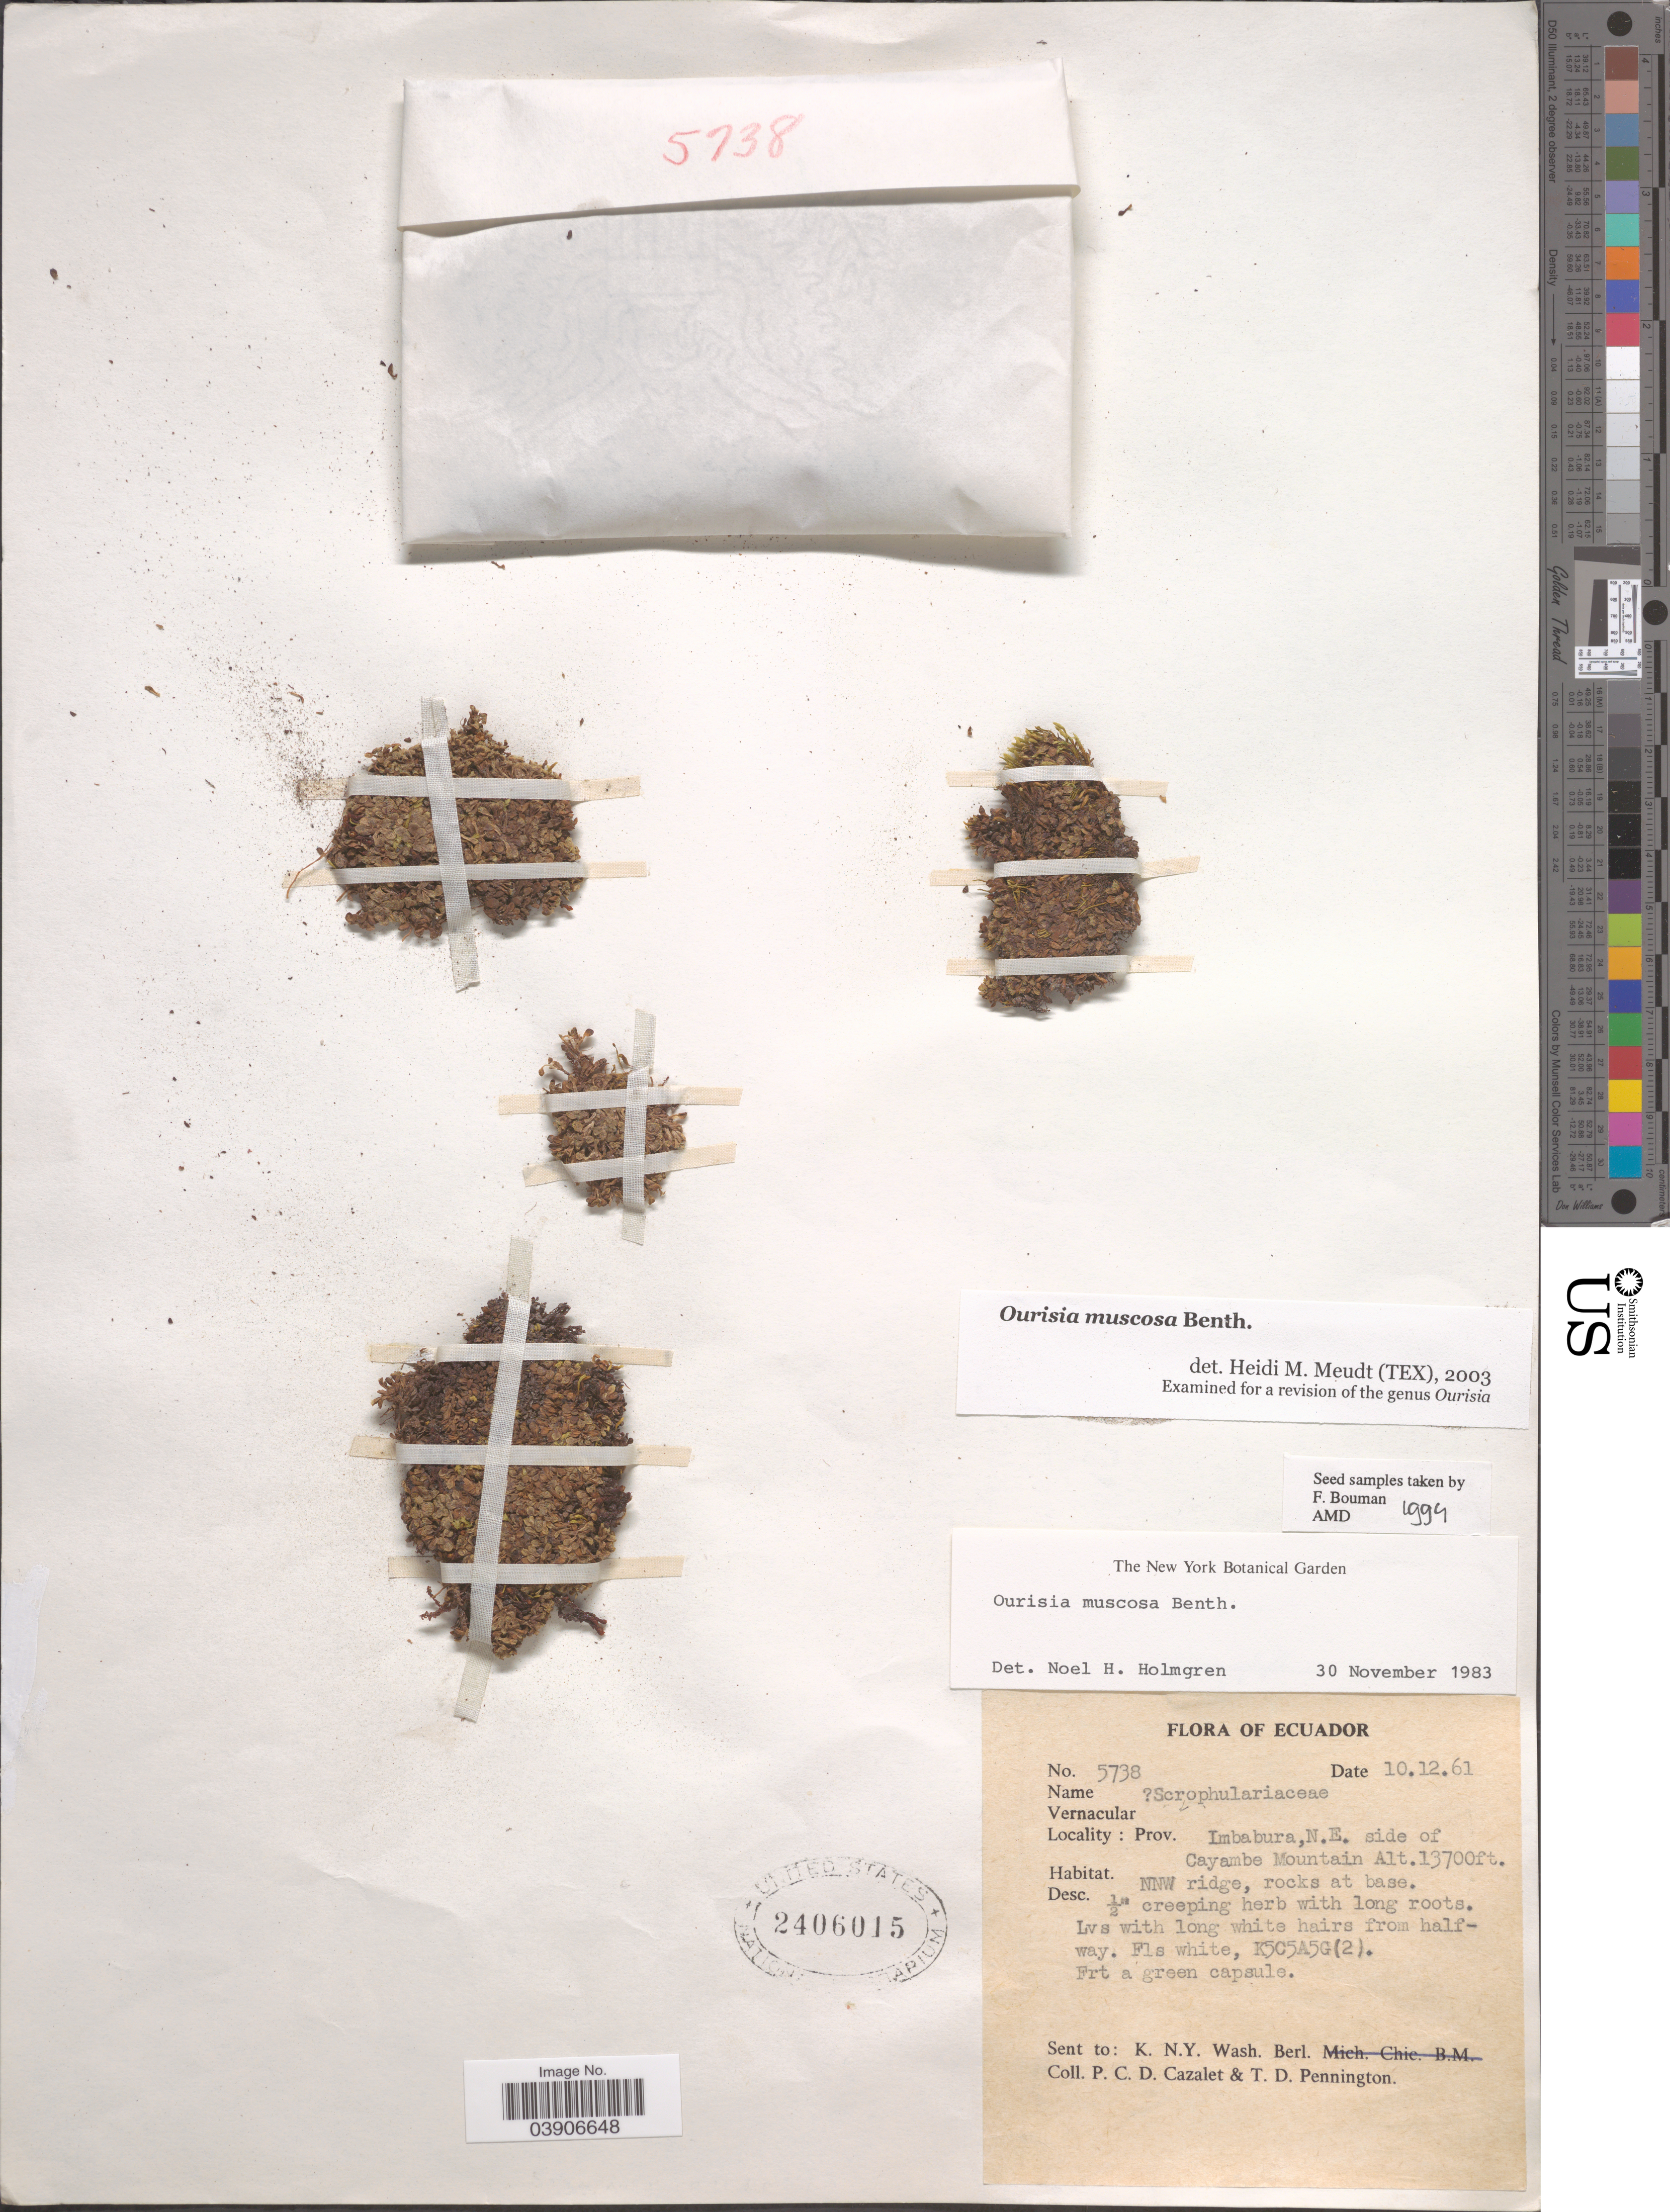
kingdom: Plantae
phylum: Tracheophyta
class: Magnoliopsida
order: Lamiales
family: Plantaginaceae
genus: Ourisia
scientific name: Ourisia muscosa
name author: Benth.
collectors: P. C. D. Cazalet & T. D. Pennington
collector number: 5738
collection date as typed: Transcribed d/m/y: 10/12/61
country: Ecuador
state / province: Imbabura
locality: N.E. side of Cayambe Mountain. NNW ridge.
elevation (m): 4176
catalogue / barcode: US 2406015